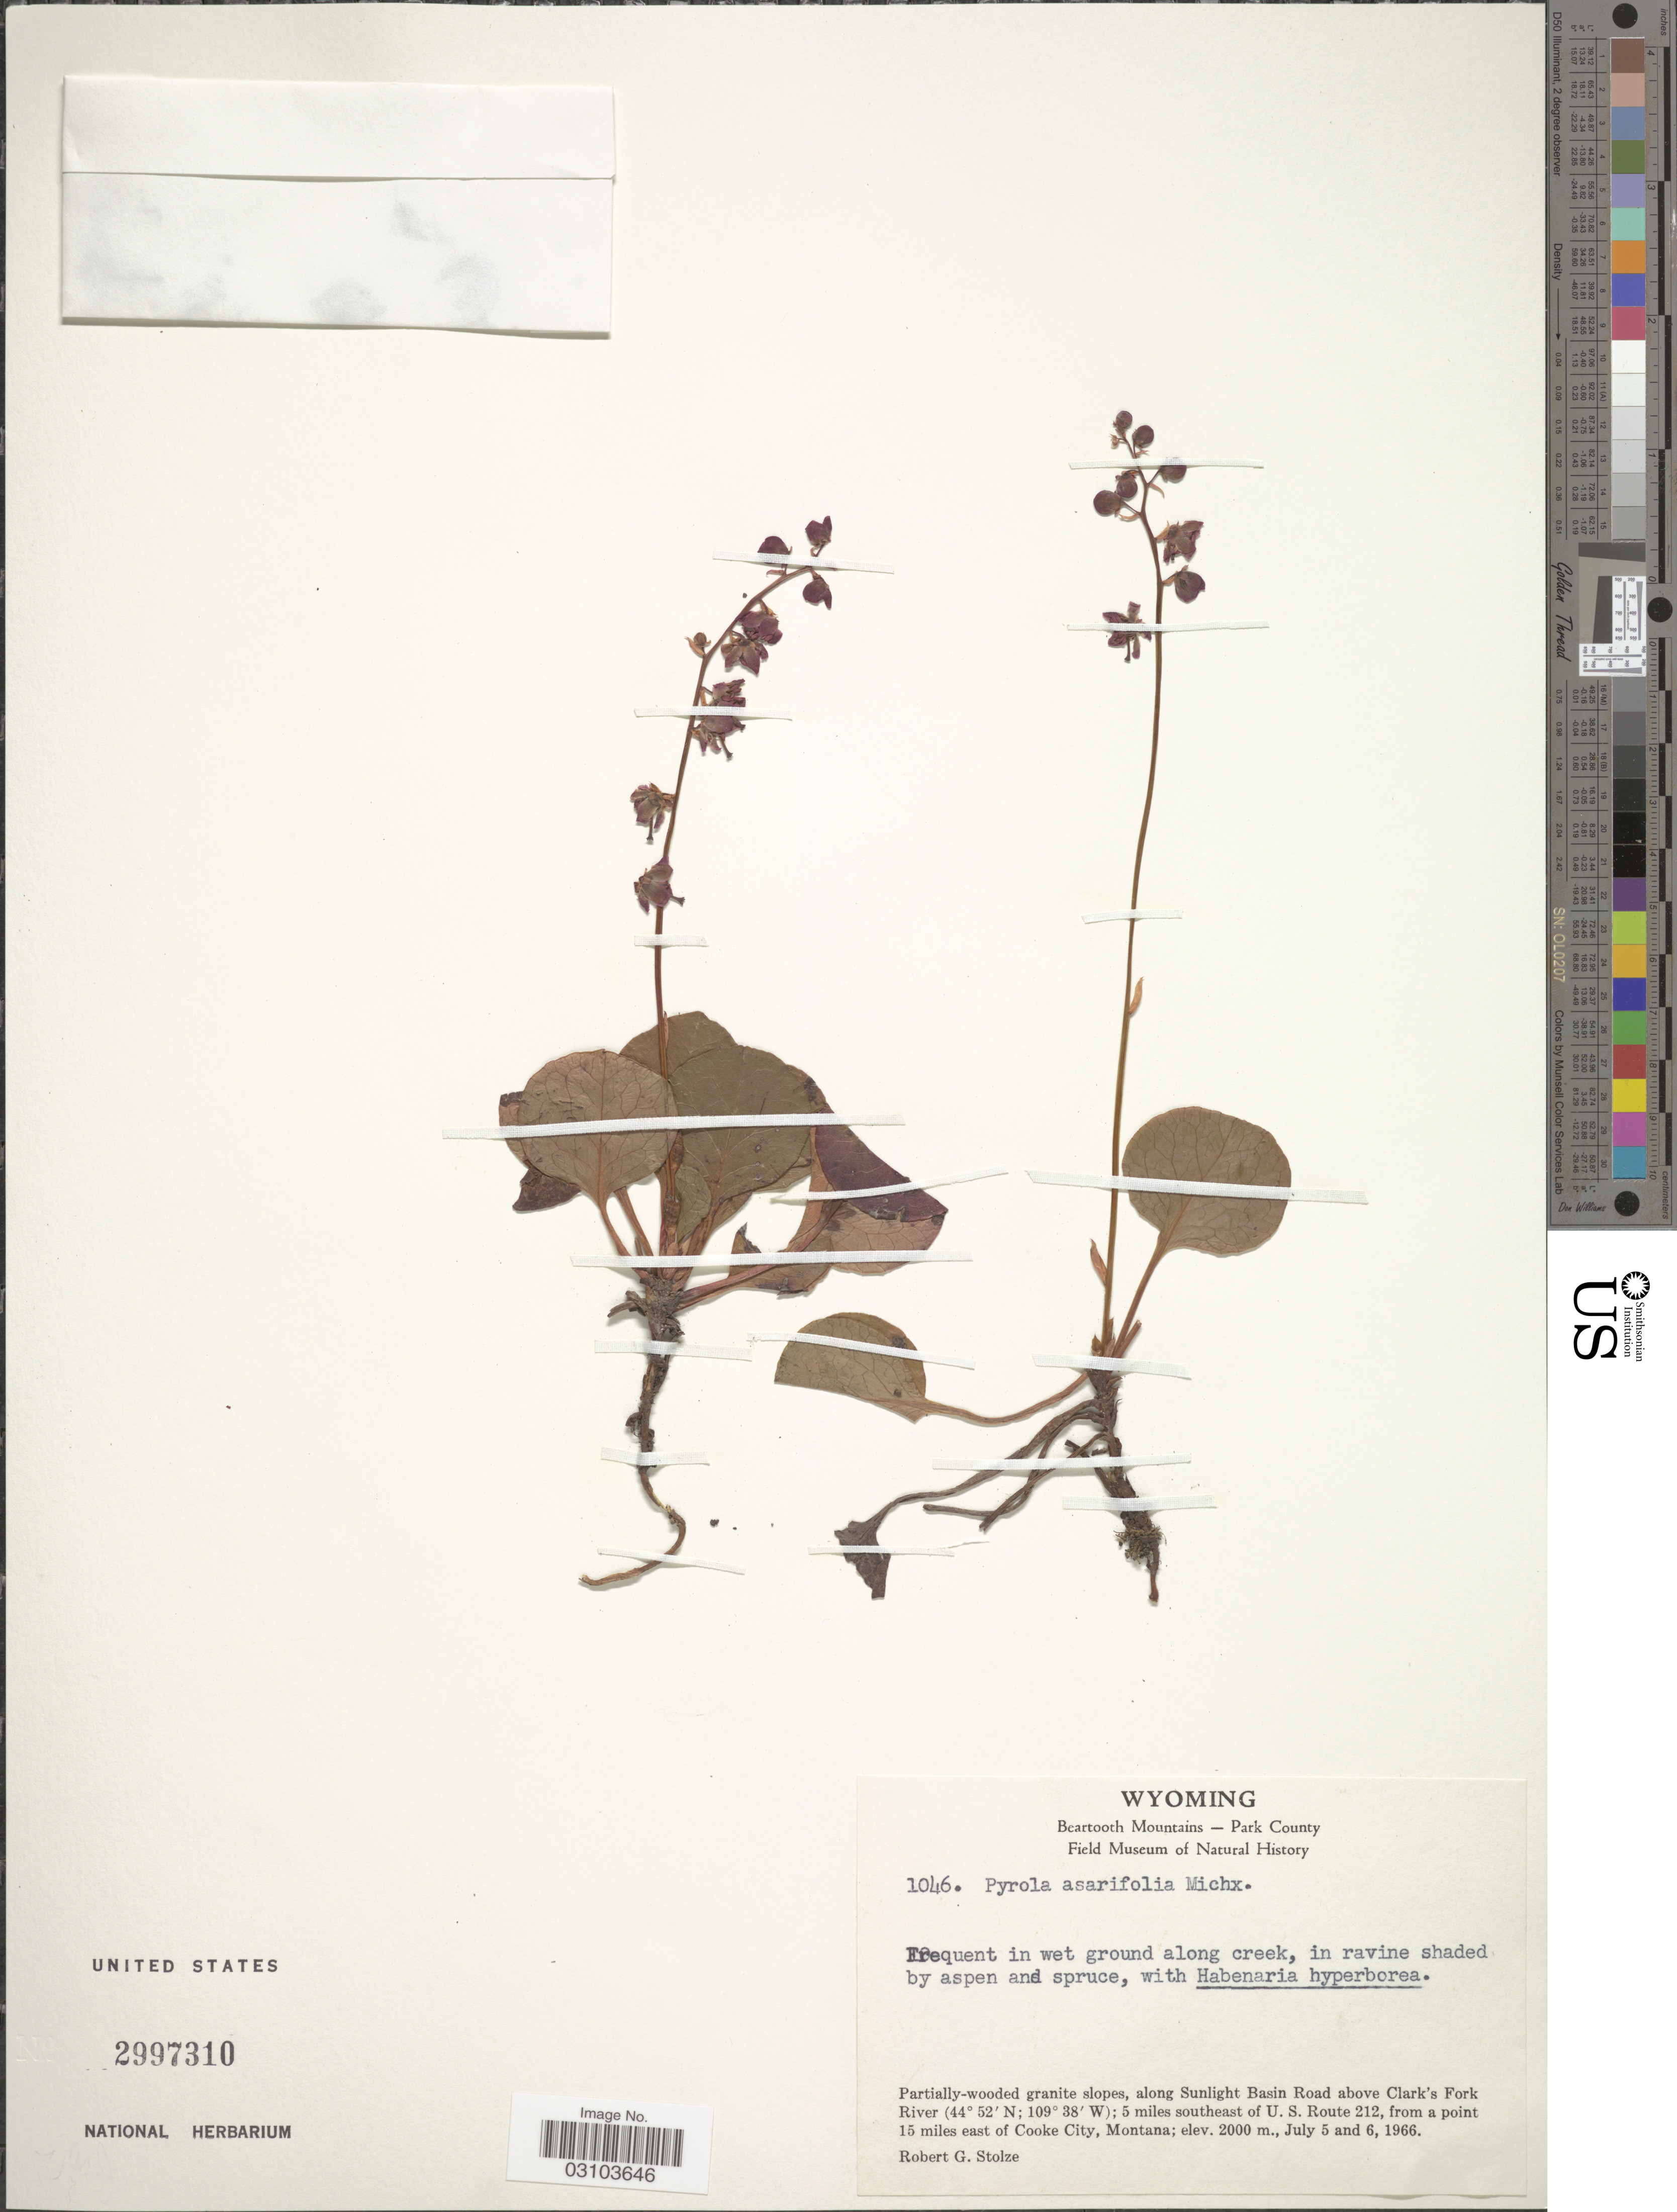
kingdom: Plantae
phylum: Tracheophyta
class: Magnoliopsida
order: Ericales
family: Ericaceae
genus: Pyrola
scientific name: Pyrola asarifolia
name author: Michx.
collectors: R. G. Stolze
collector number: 1046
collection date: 1966-07-05/1966-07-06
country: United States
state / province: Wyoming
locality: Partially-wooded granite slopes, along Sunlight Basin Road above Clark's Fork River; 5 miles southeast of U.S. Route 212, from a point 15 miles east of Cooke City, Montana.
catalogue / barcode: US 2997310